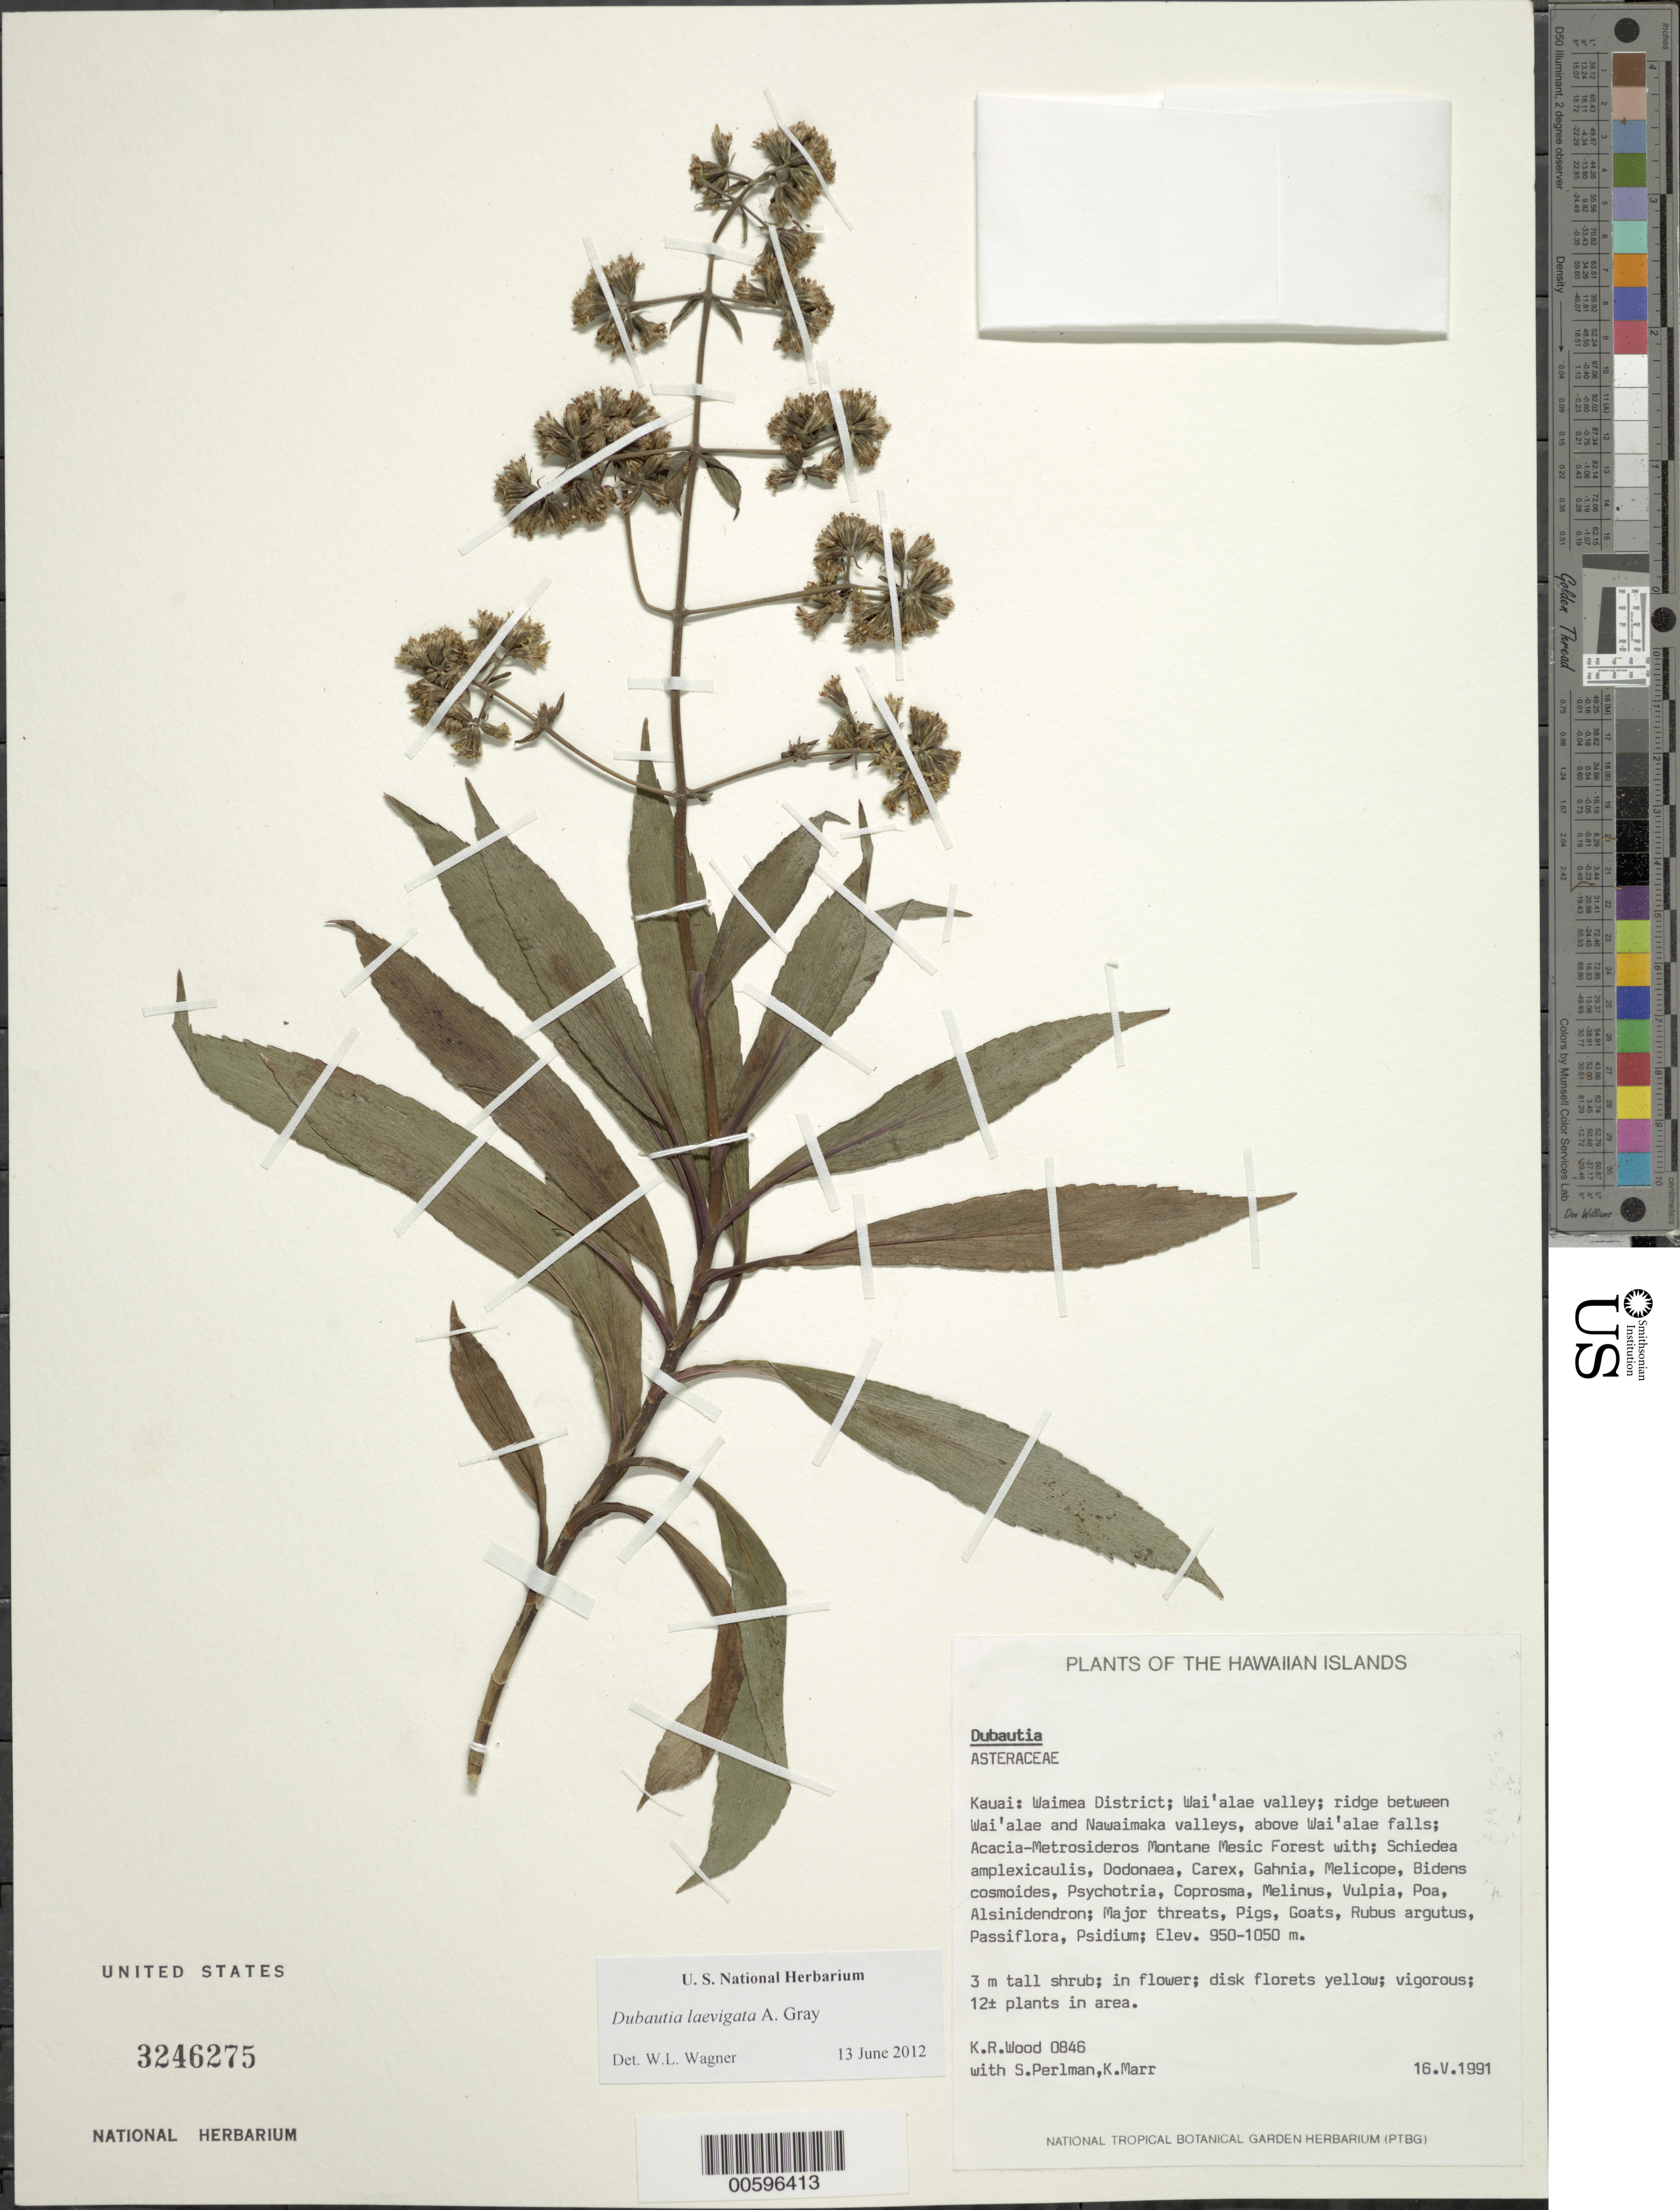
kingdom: Plantae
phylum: Tracheophyta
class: Magnoliopsida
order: Asterales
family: Asteraceae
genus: Dubautia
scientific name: Dubautia laevigata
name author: A. Gray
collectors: K. R. Wood, S. P. Perlman & K. Marr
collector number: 0846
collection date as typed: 16 May 1991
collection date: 1991-05-16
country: United States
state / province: Hawaii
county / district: Kauai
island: Kaua'i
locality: Waimea Dist; Wai'alae valley; ridge between Wai'alae and Nawaimaka valleys, above Wai'alae falls.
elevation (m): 950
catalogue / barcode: US 3246275